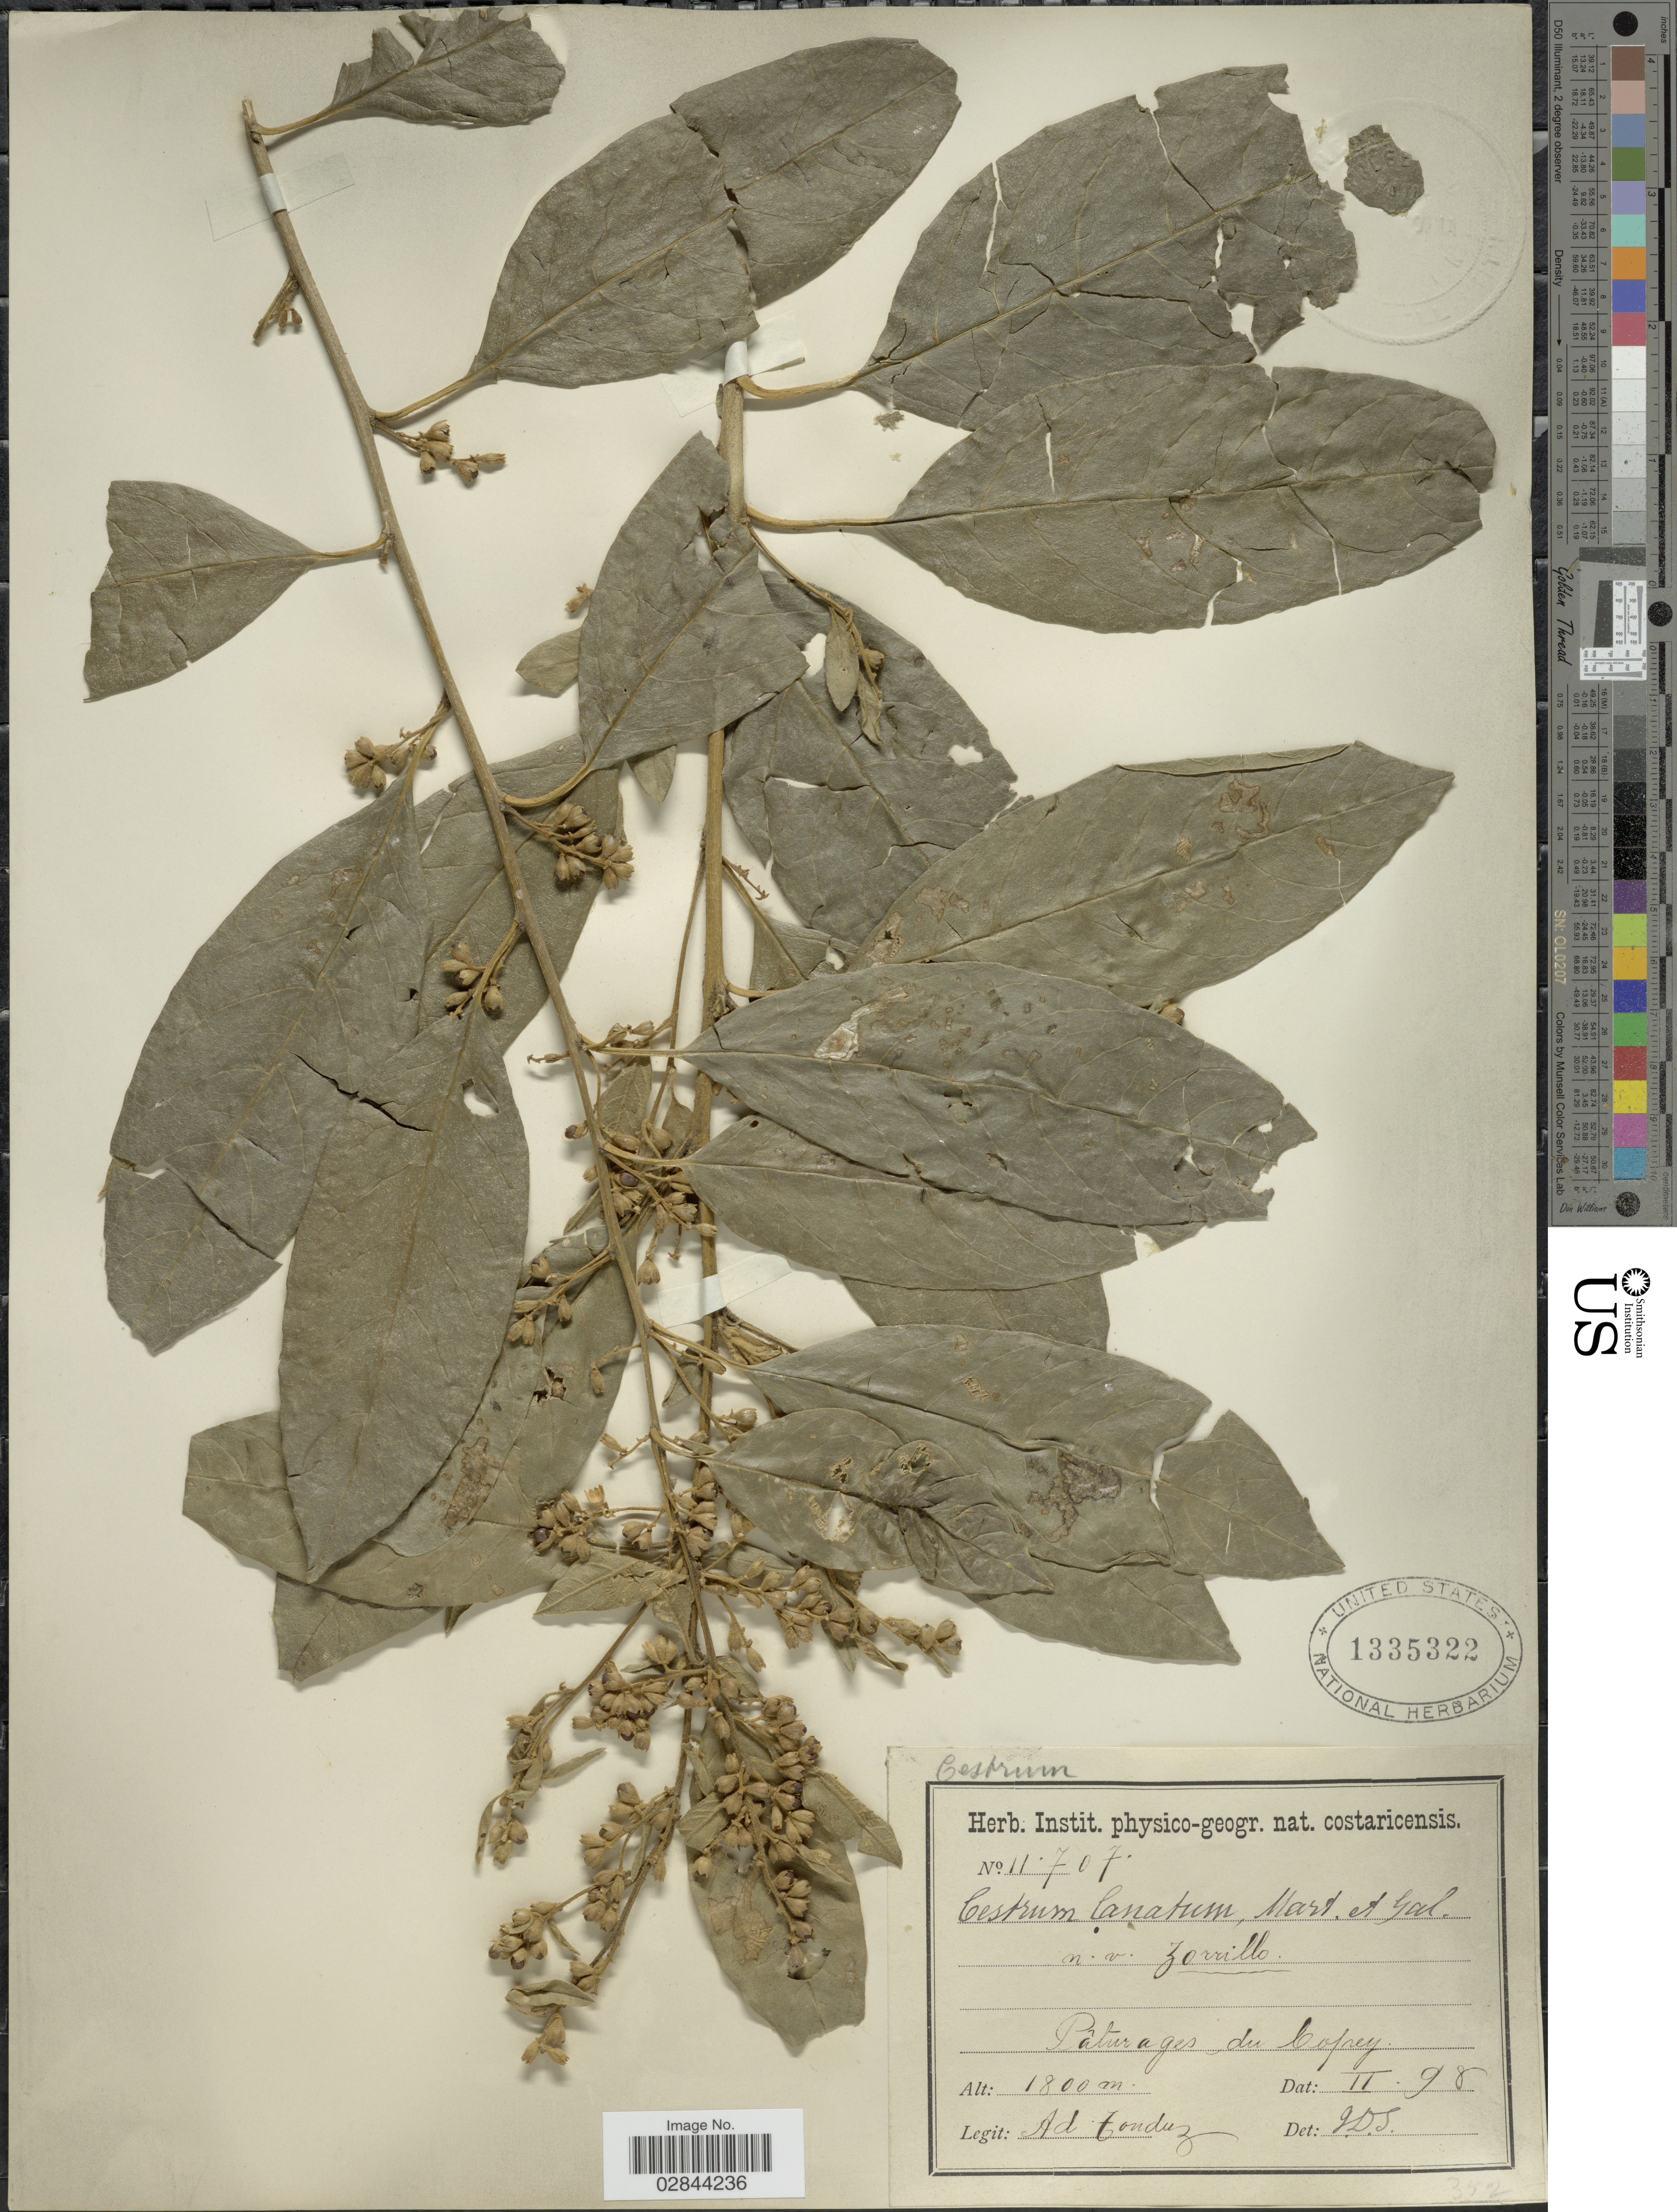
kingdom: Plantae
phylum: Tracheophyta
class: Magnoliopsida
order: Solanales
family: Solanaceae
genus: Cestrum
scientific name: Cestrum lanatum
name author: M. Martens & Galeotti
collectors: A. Tonduz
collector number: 11707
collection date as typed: Transcribed d/m/y: /2/98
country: Costa Rica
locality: Pâturages du Copey.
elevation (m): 1800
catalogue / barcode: US 1335322